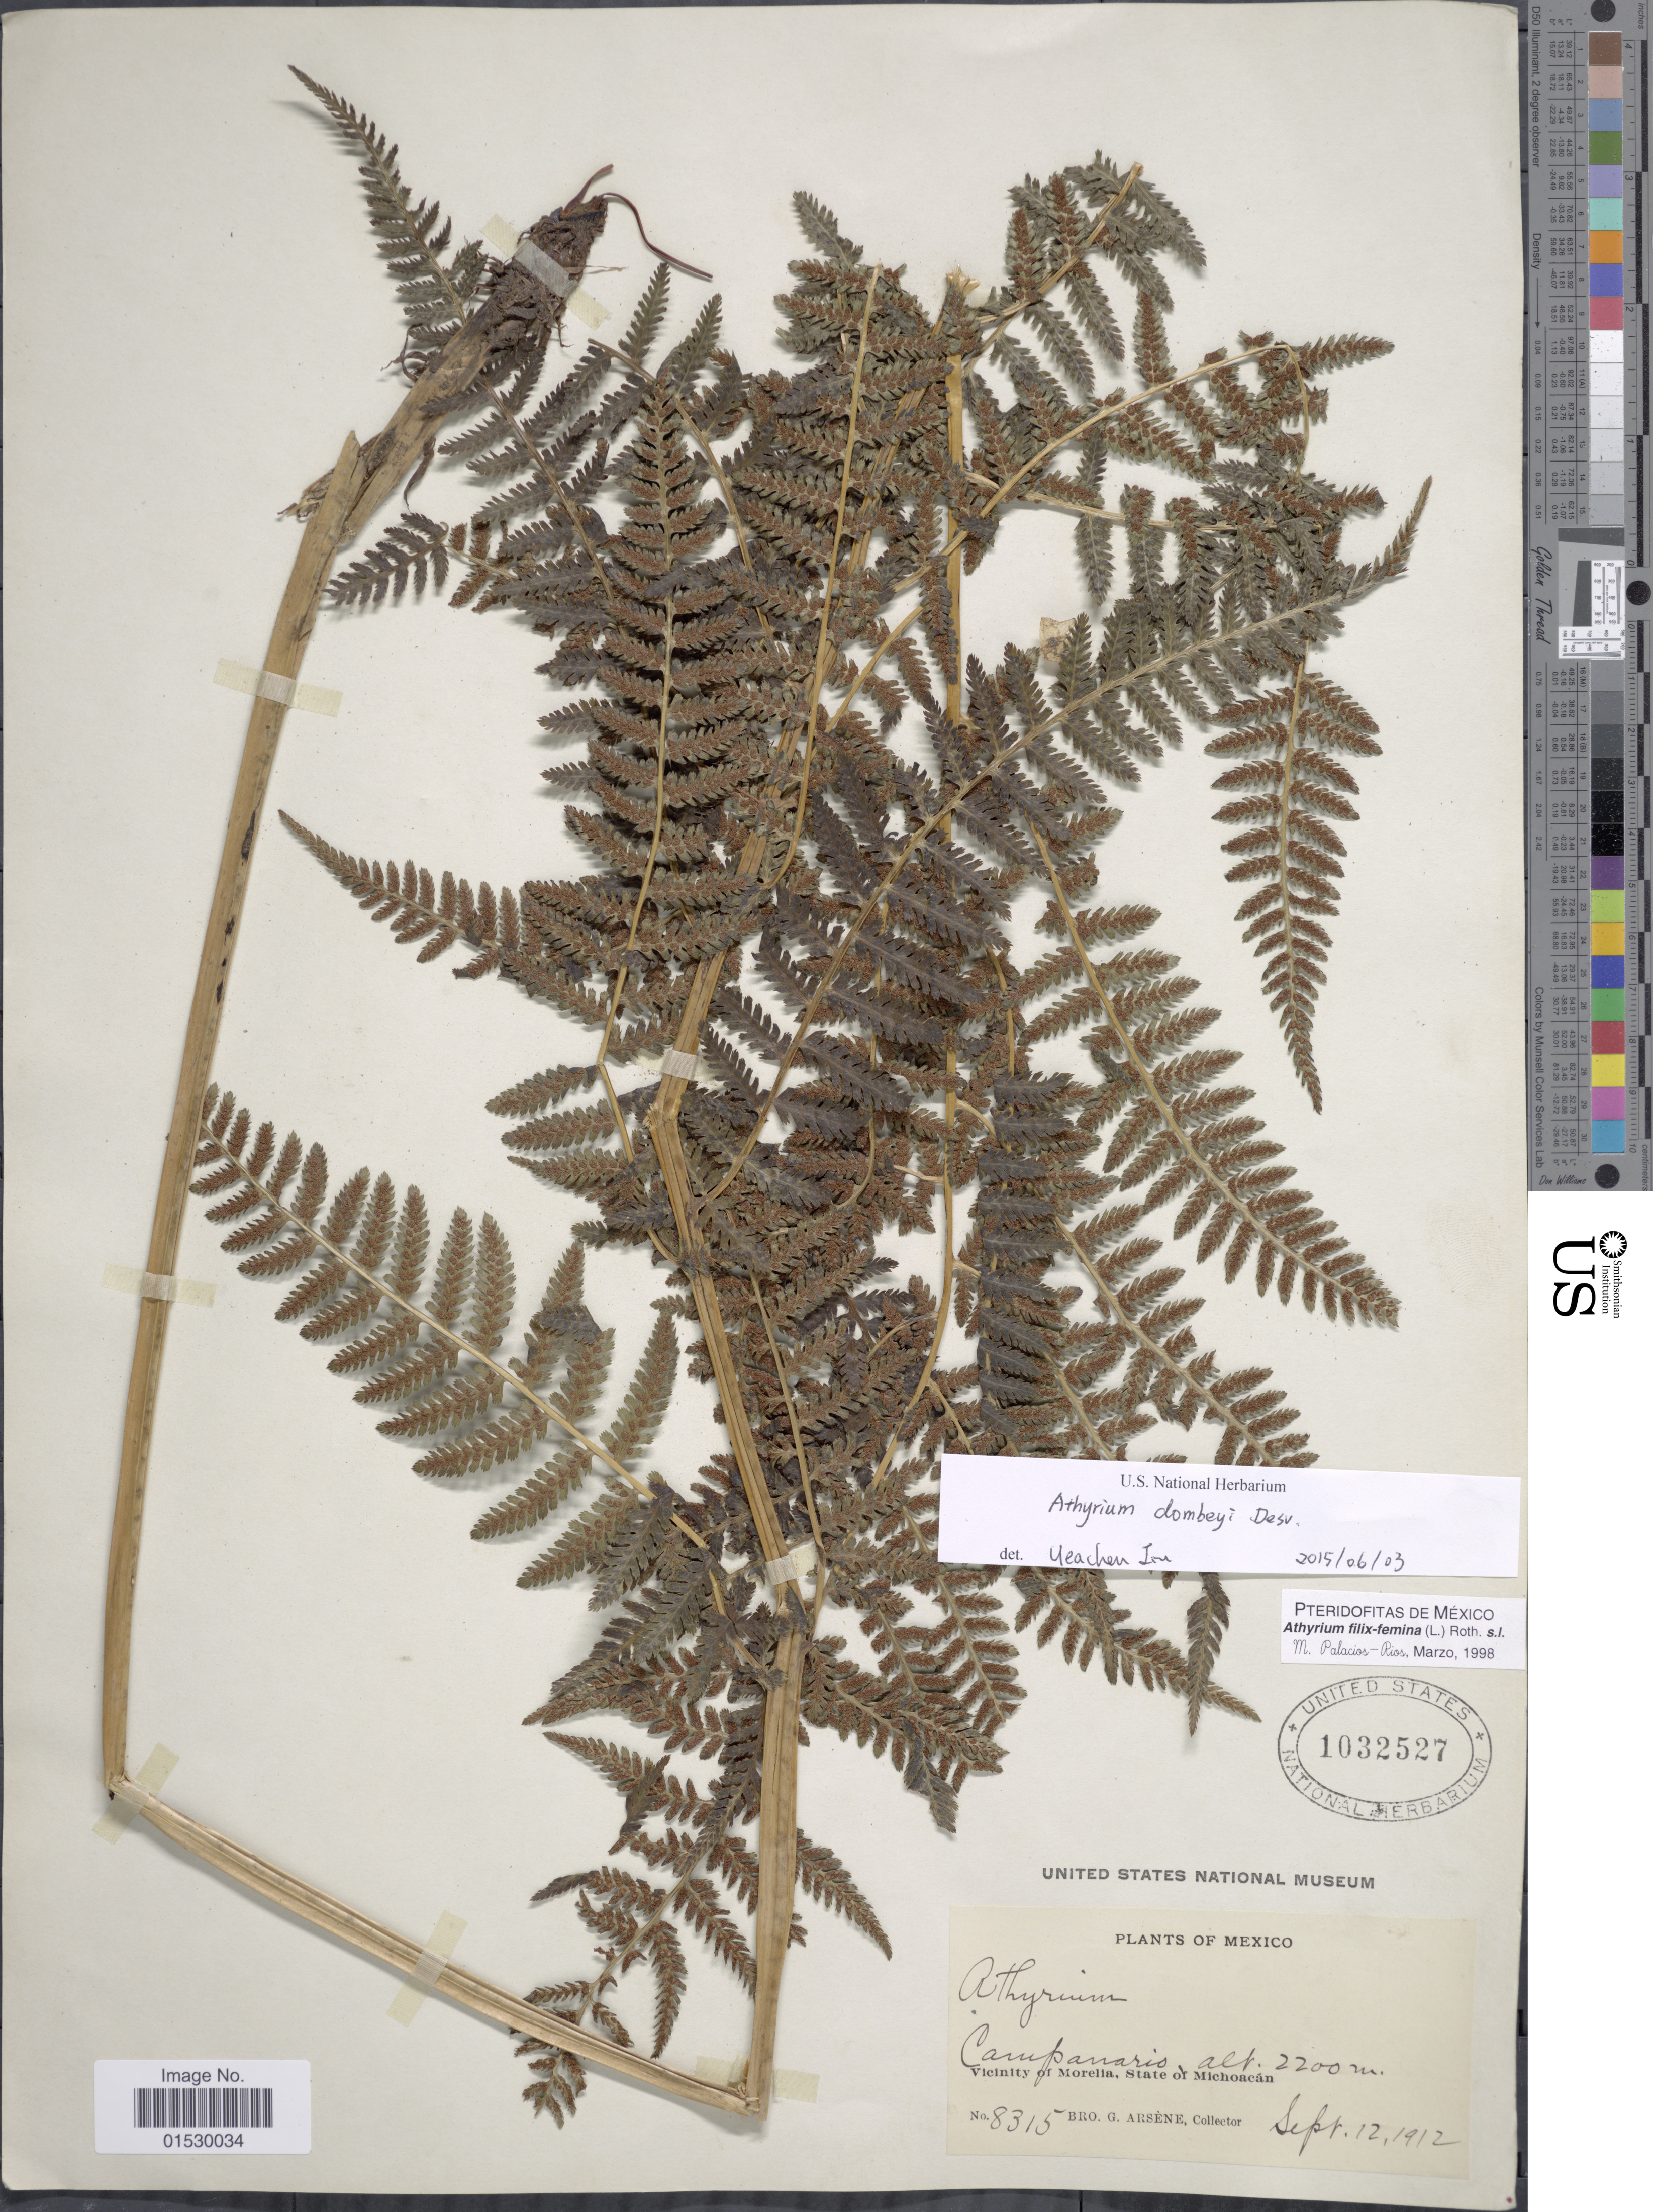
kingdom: Plantae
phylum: Tracheophyta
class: Polypodiopsida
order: Polypodiales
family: Athyriaceae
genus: Athyrium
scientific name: Athyrium dombei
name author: (Desv.) C. Chr.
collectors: Bro. G. Arsène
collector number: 8315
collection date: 1912-09-12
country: Mexico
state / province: Michoacán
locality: Campanario, vicinity of Morelia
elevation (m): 2200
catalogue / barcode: US 1032527